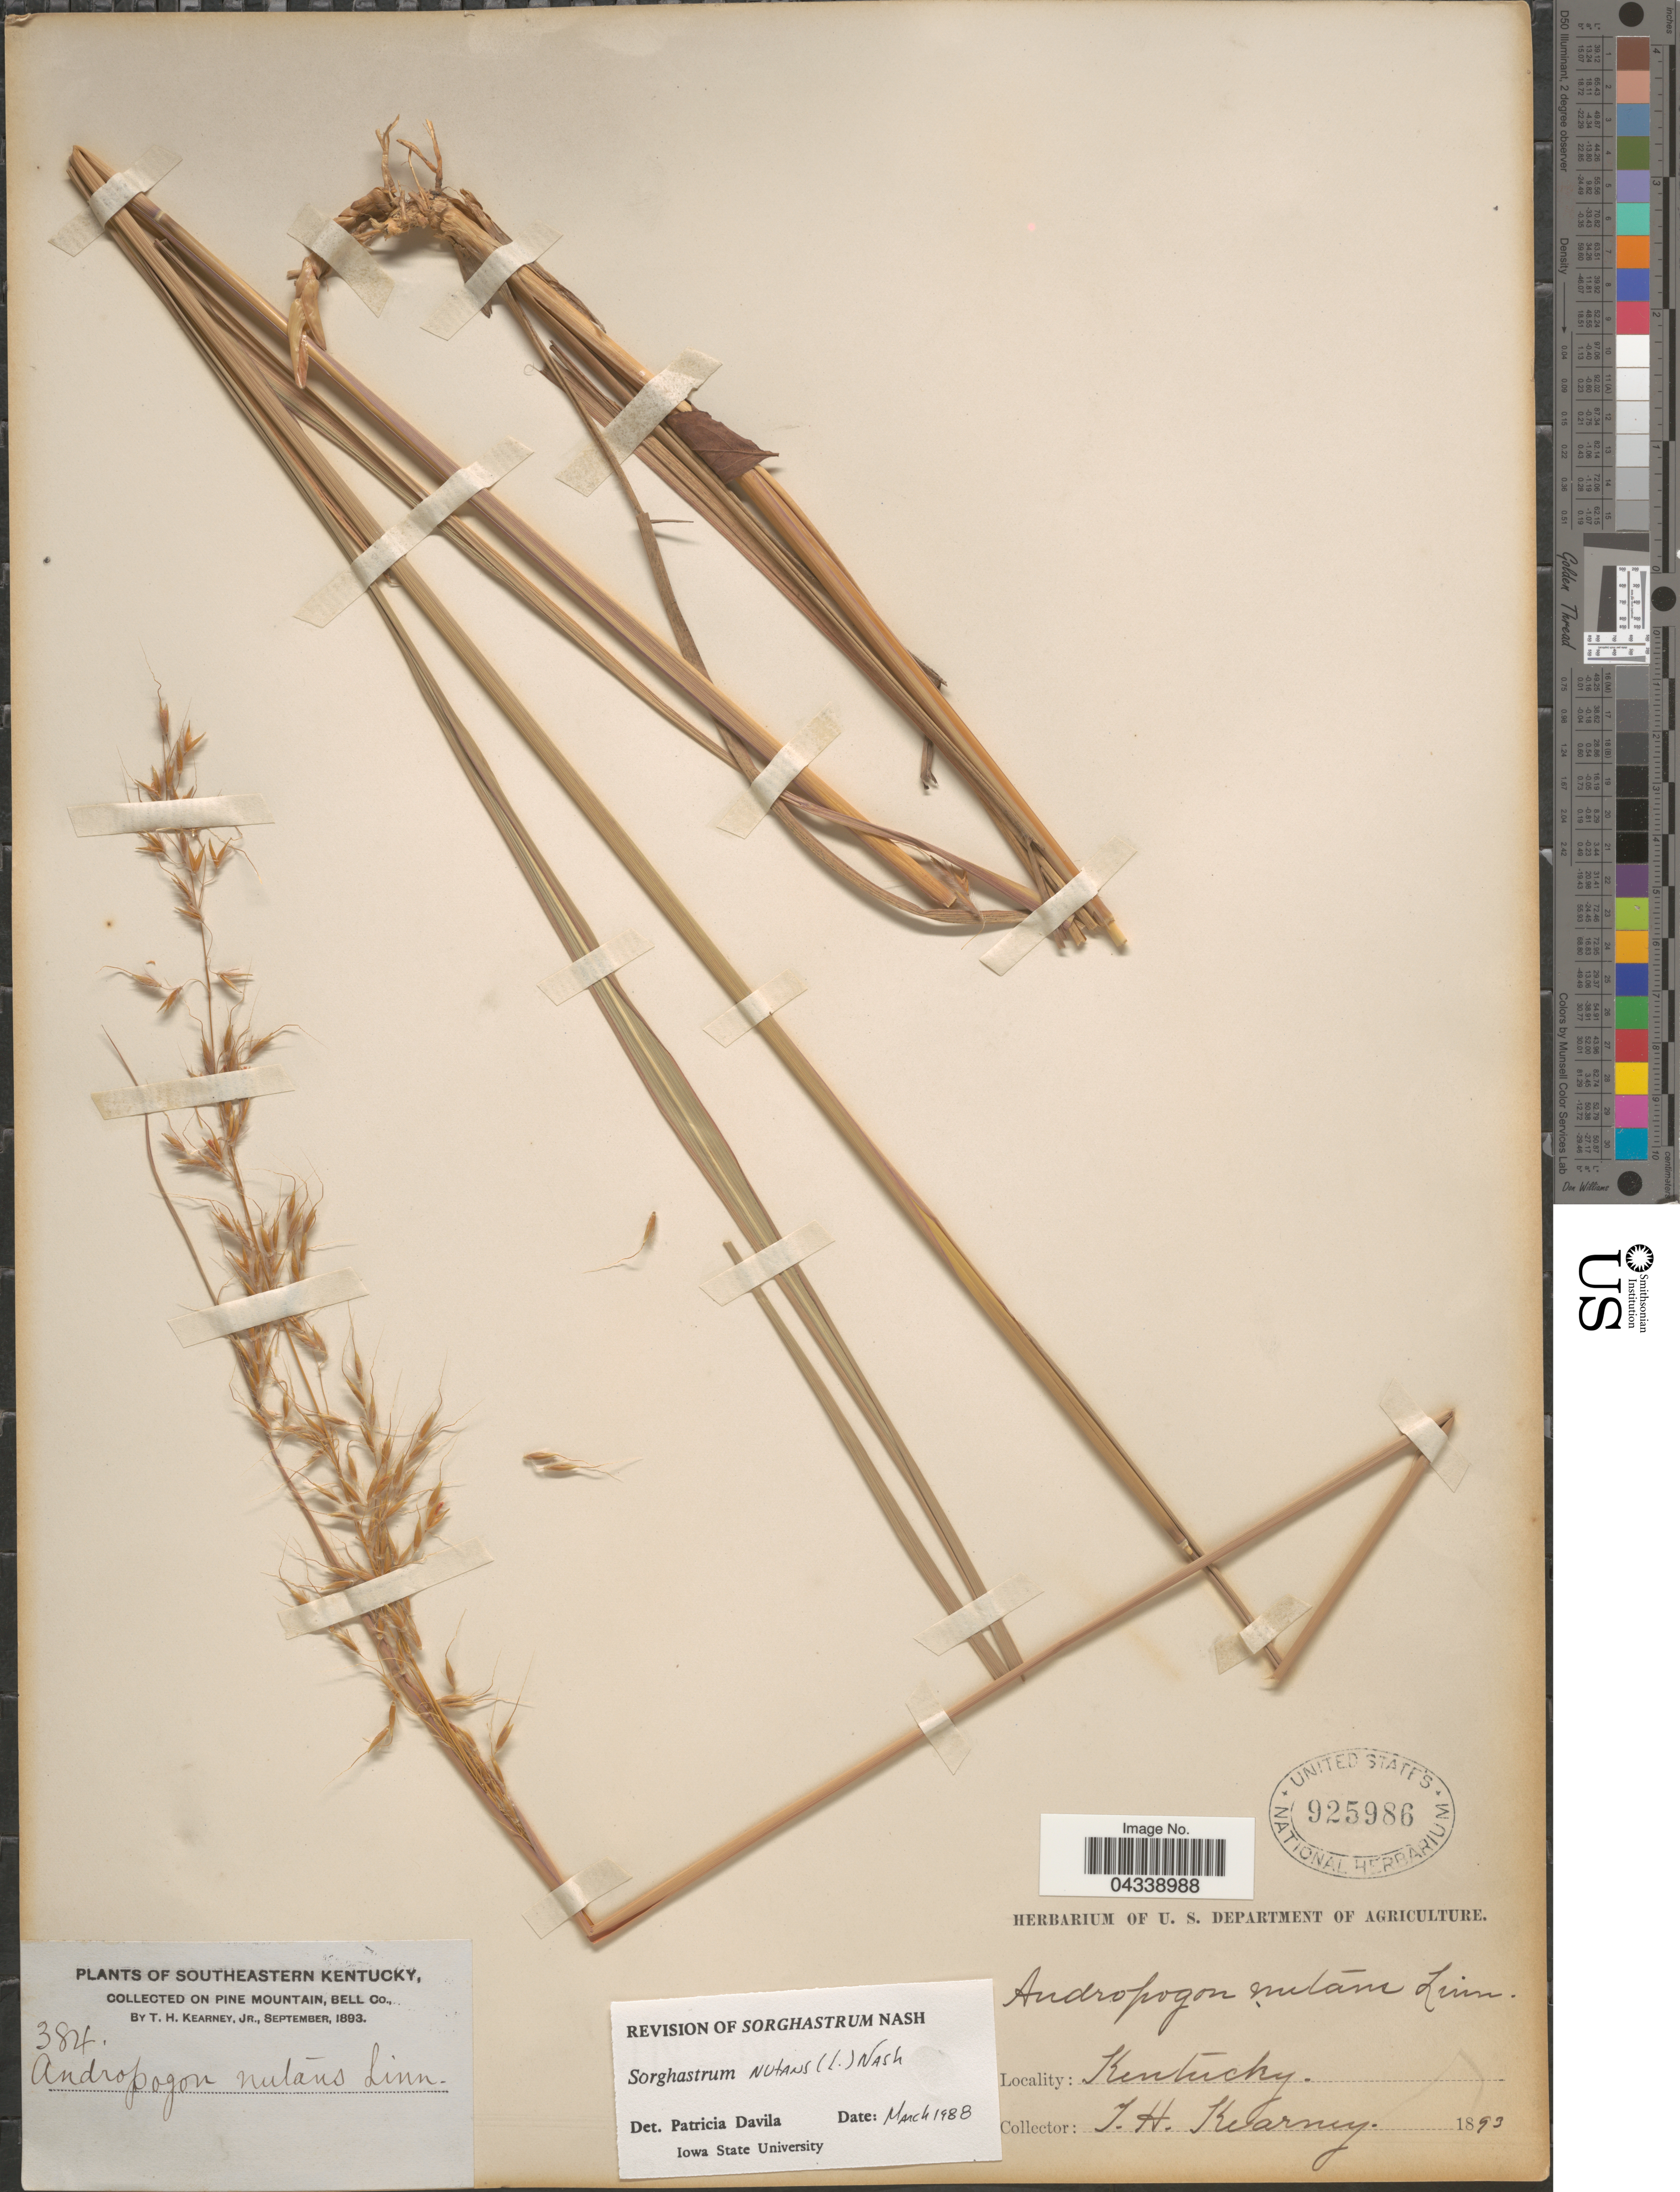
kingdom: Plantae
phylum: Tracheophyta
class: Liliopsida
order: Poales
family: Poaceae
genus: Sorghastrum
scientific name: Sorghastrum nutans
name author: (L.) Nash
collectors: T. H. Kearney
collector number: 384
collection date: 1893-09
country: United States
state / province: Kentucky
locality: Southeastern Kentucky. On Pine Mountain, Bell Co.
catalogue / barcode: US 925986